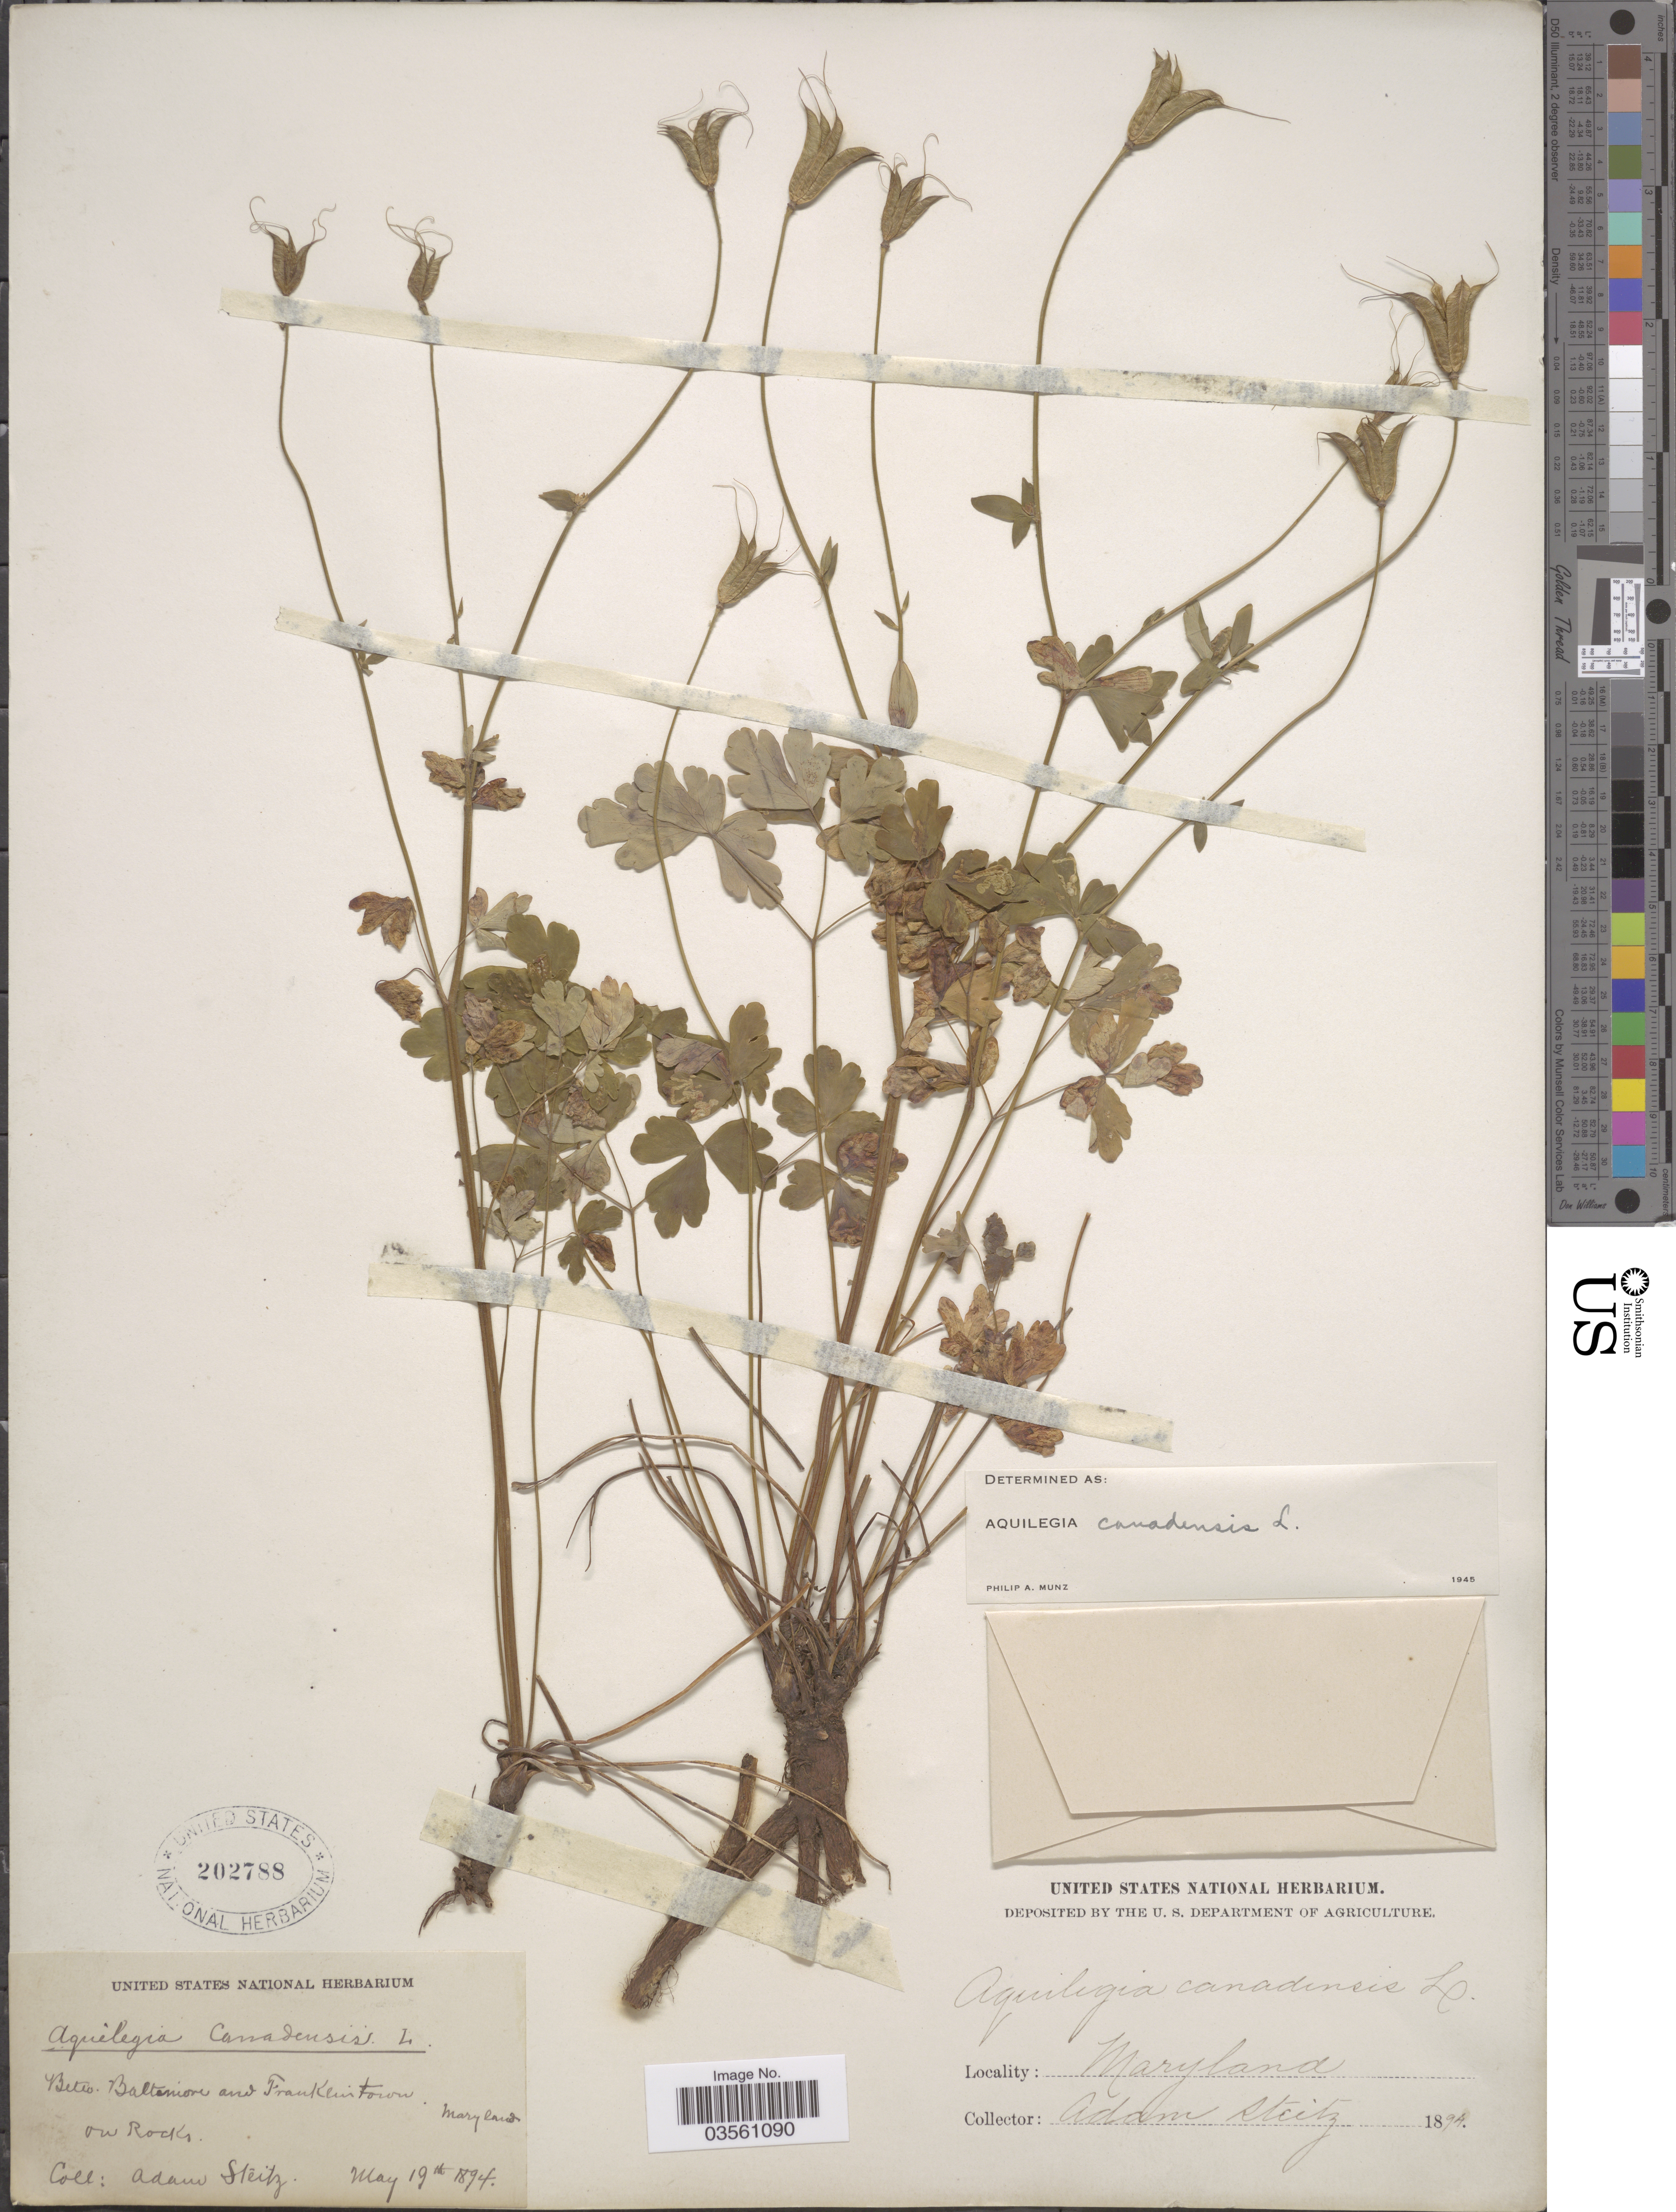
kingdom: Plantae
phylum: Tracheophyta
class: Magnoliopsida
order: Ranunculales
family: Ranunculaceae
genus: Aquilegia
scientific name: Aquilegia canadensis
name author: L.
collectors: A. Steitz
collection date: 1894-05-19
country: United States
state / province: Maryland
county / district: Baltimore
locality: Betw. Baltimore and Franklin town. On rocks.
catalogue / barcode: US 202788